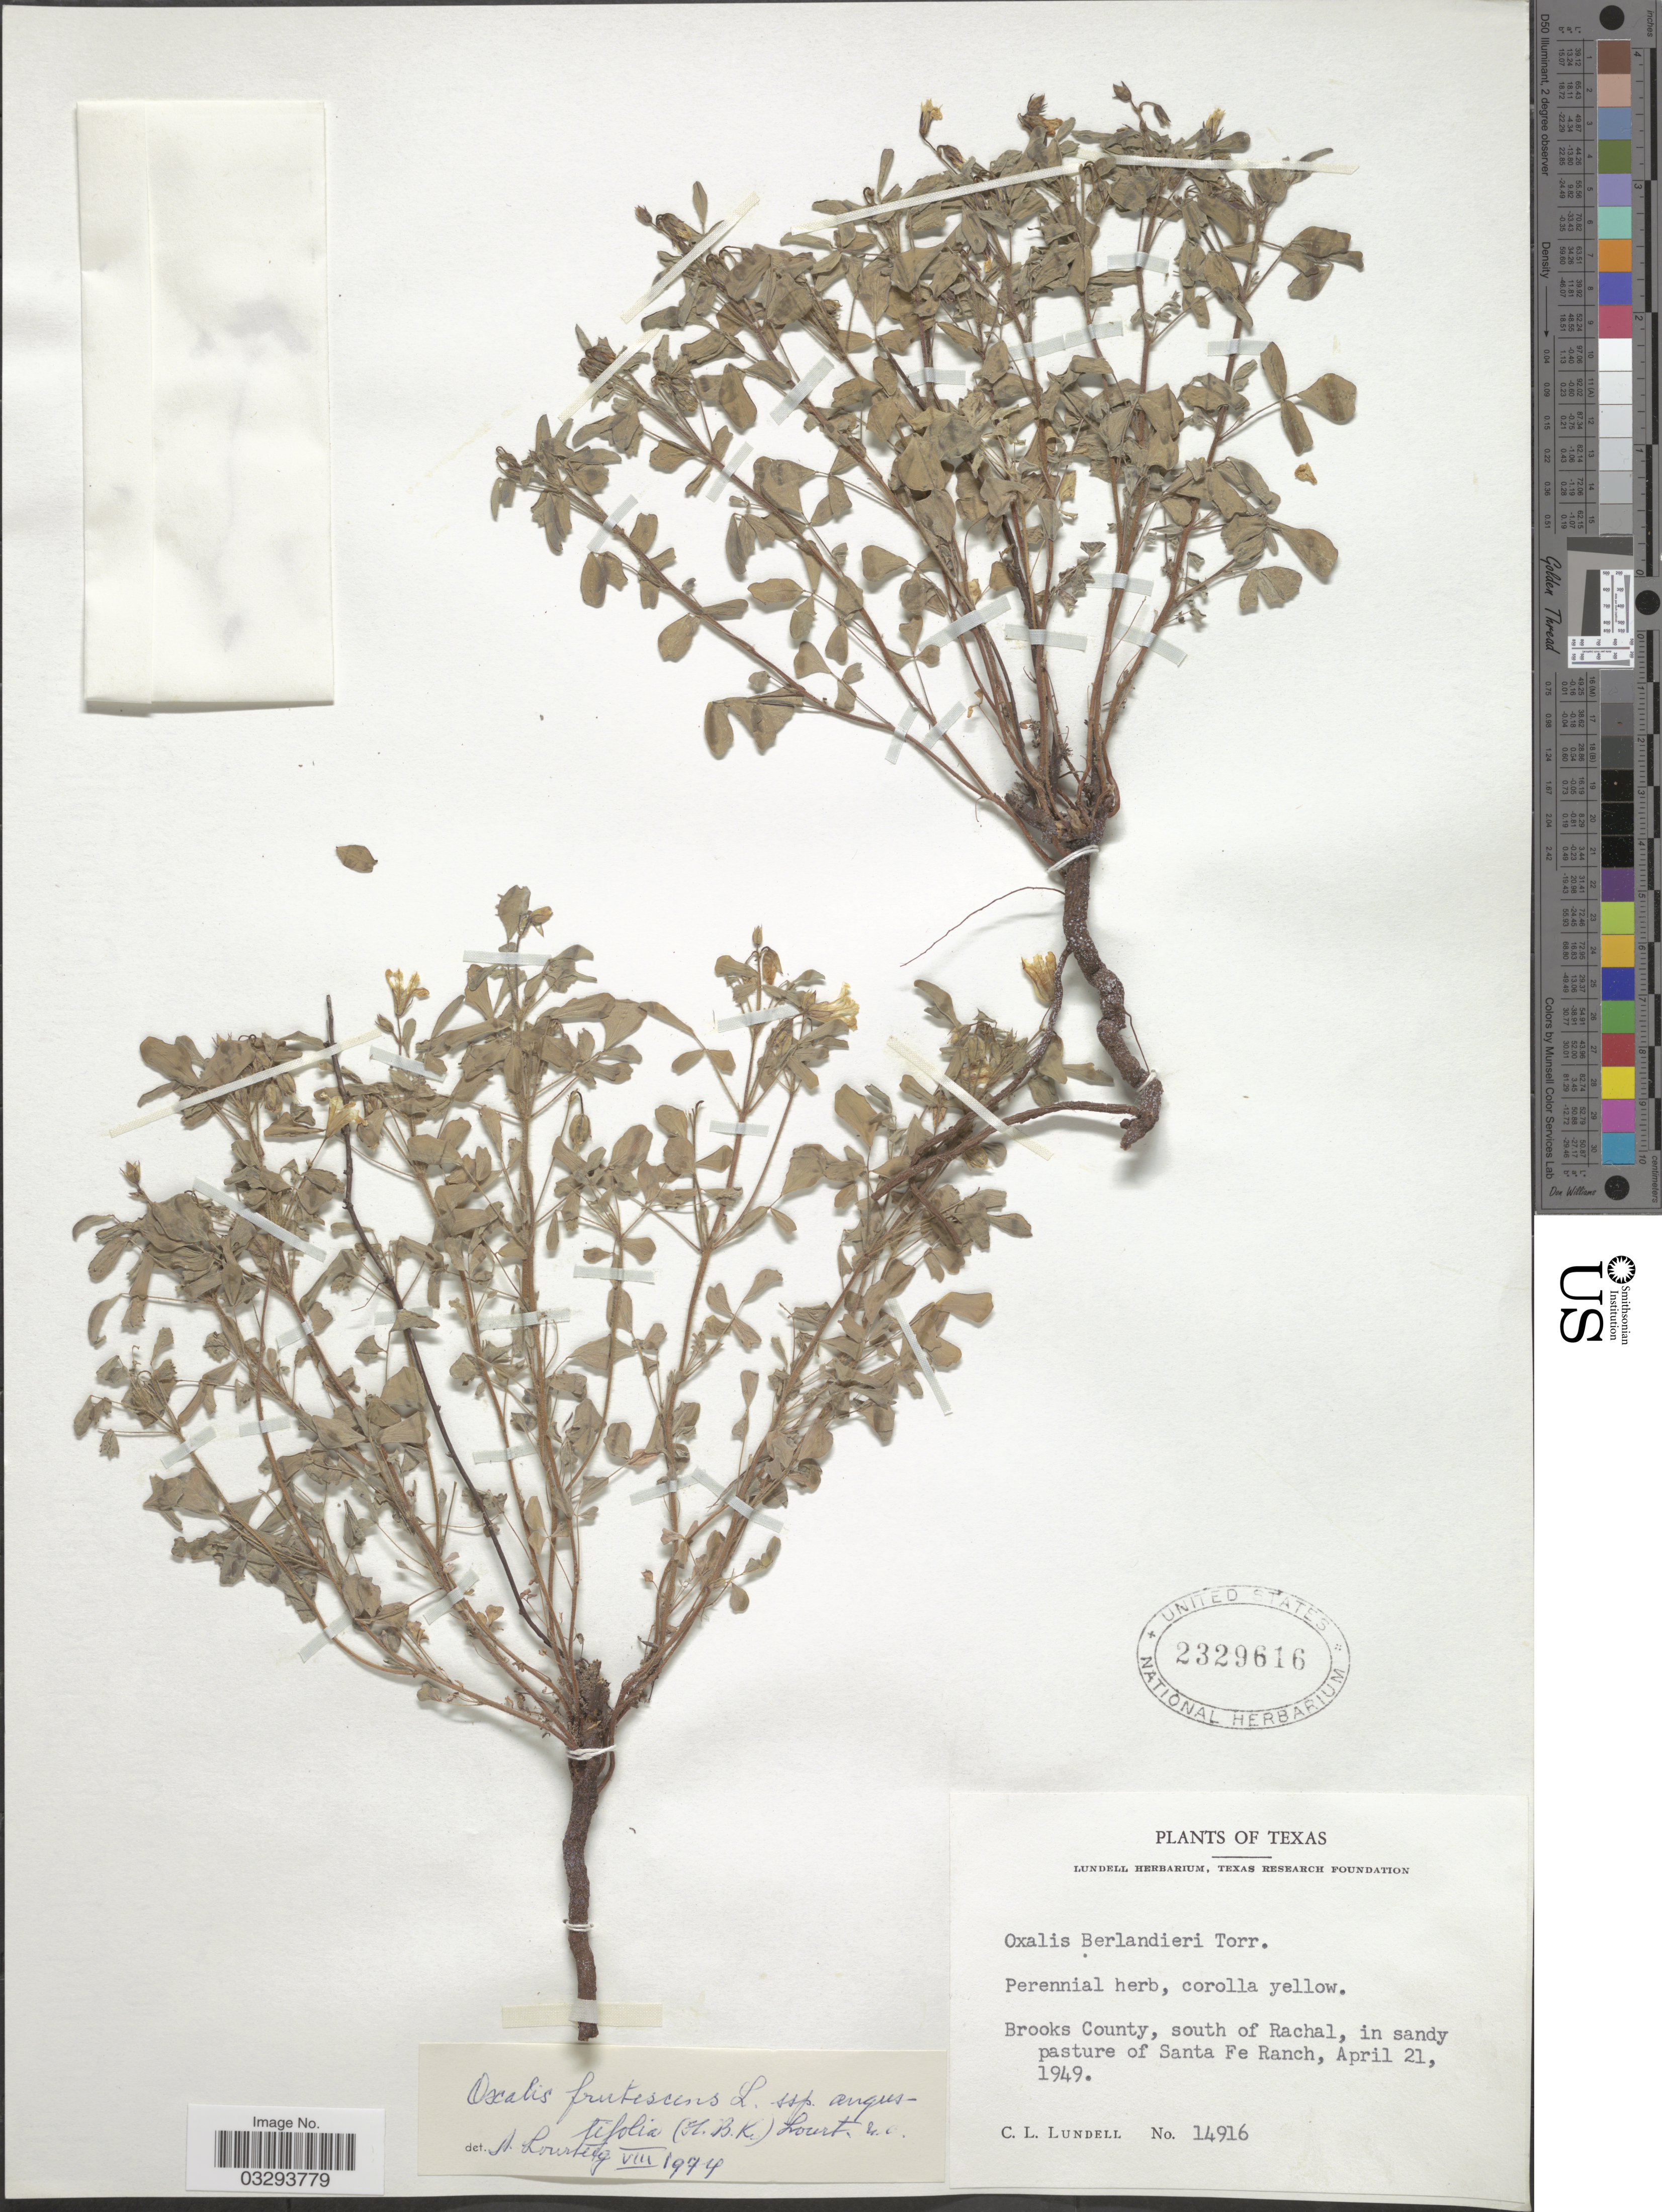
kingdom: Plantae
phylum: Tracheophyta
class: Magnoliopsida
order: Oxalidales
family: Oxalidaceae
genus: Oxalis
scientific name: Oxalis frutescens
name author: L.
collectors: C. L. Lundell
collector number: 14916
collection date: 1949-04-21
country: United States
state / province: Texas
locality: Brooks County, south of Rachal, in sandy pasture of Santa Fe Ranch.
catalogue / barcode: US 2329616